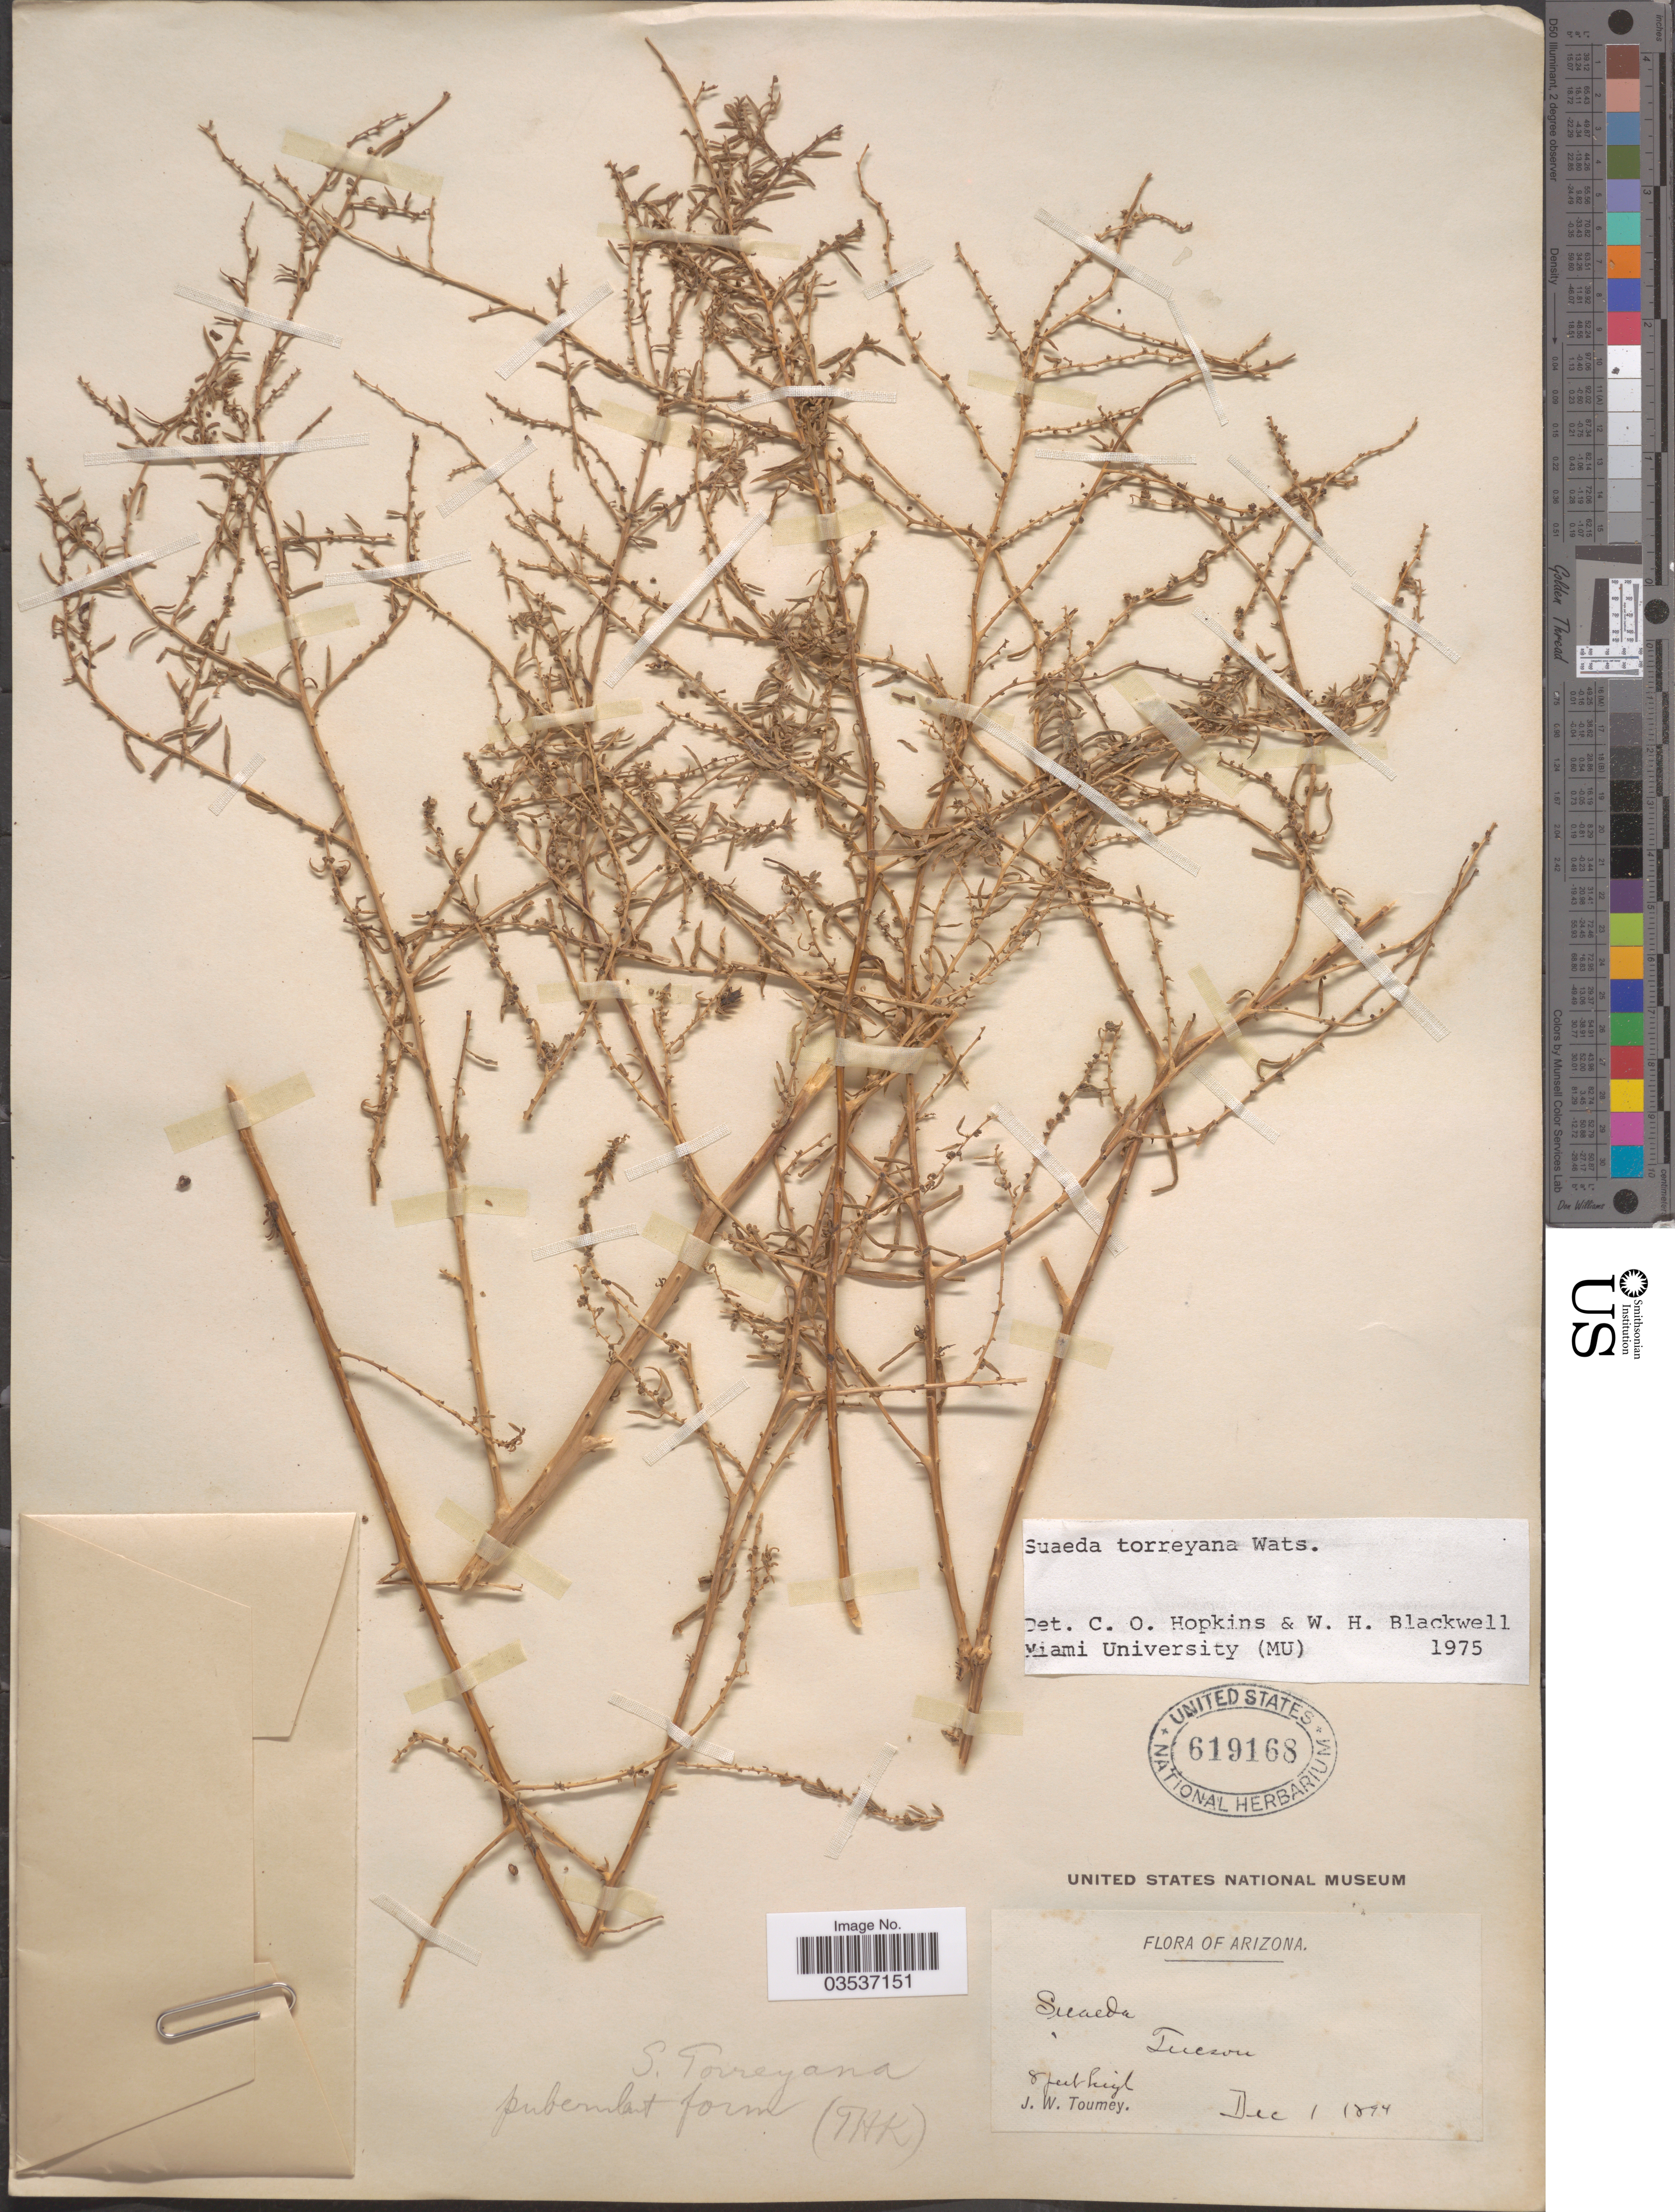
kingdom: Plantae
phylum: Tracheophyta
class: Magnoliopsida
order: Caryophyllales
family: Amaranthaceae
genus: Suaeda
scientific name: Suaeda torreyana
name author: S. Watson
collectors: J. W. Toumey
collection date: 1894-12-01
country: United States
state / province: Arizona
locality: Tucson.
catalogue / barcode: US 619168